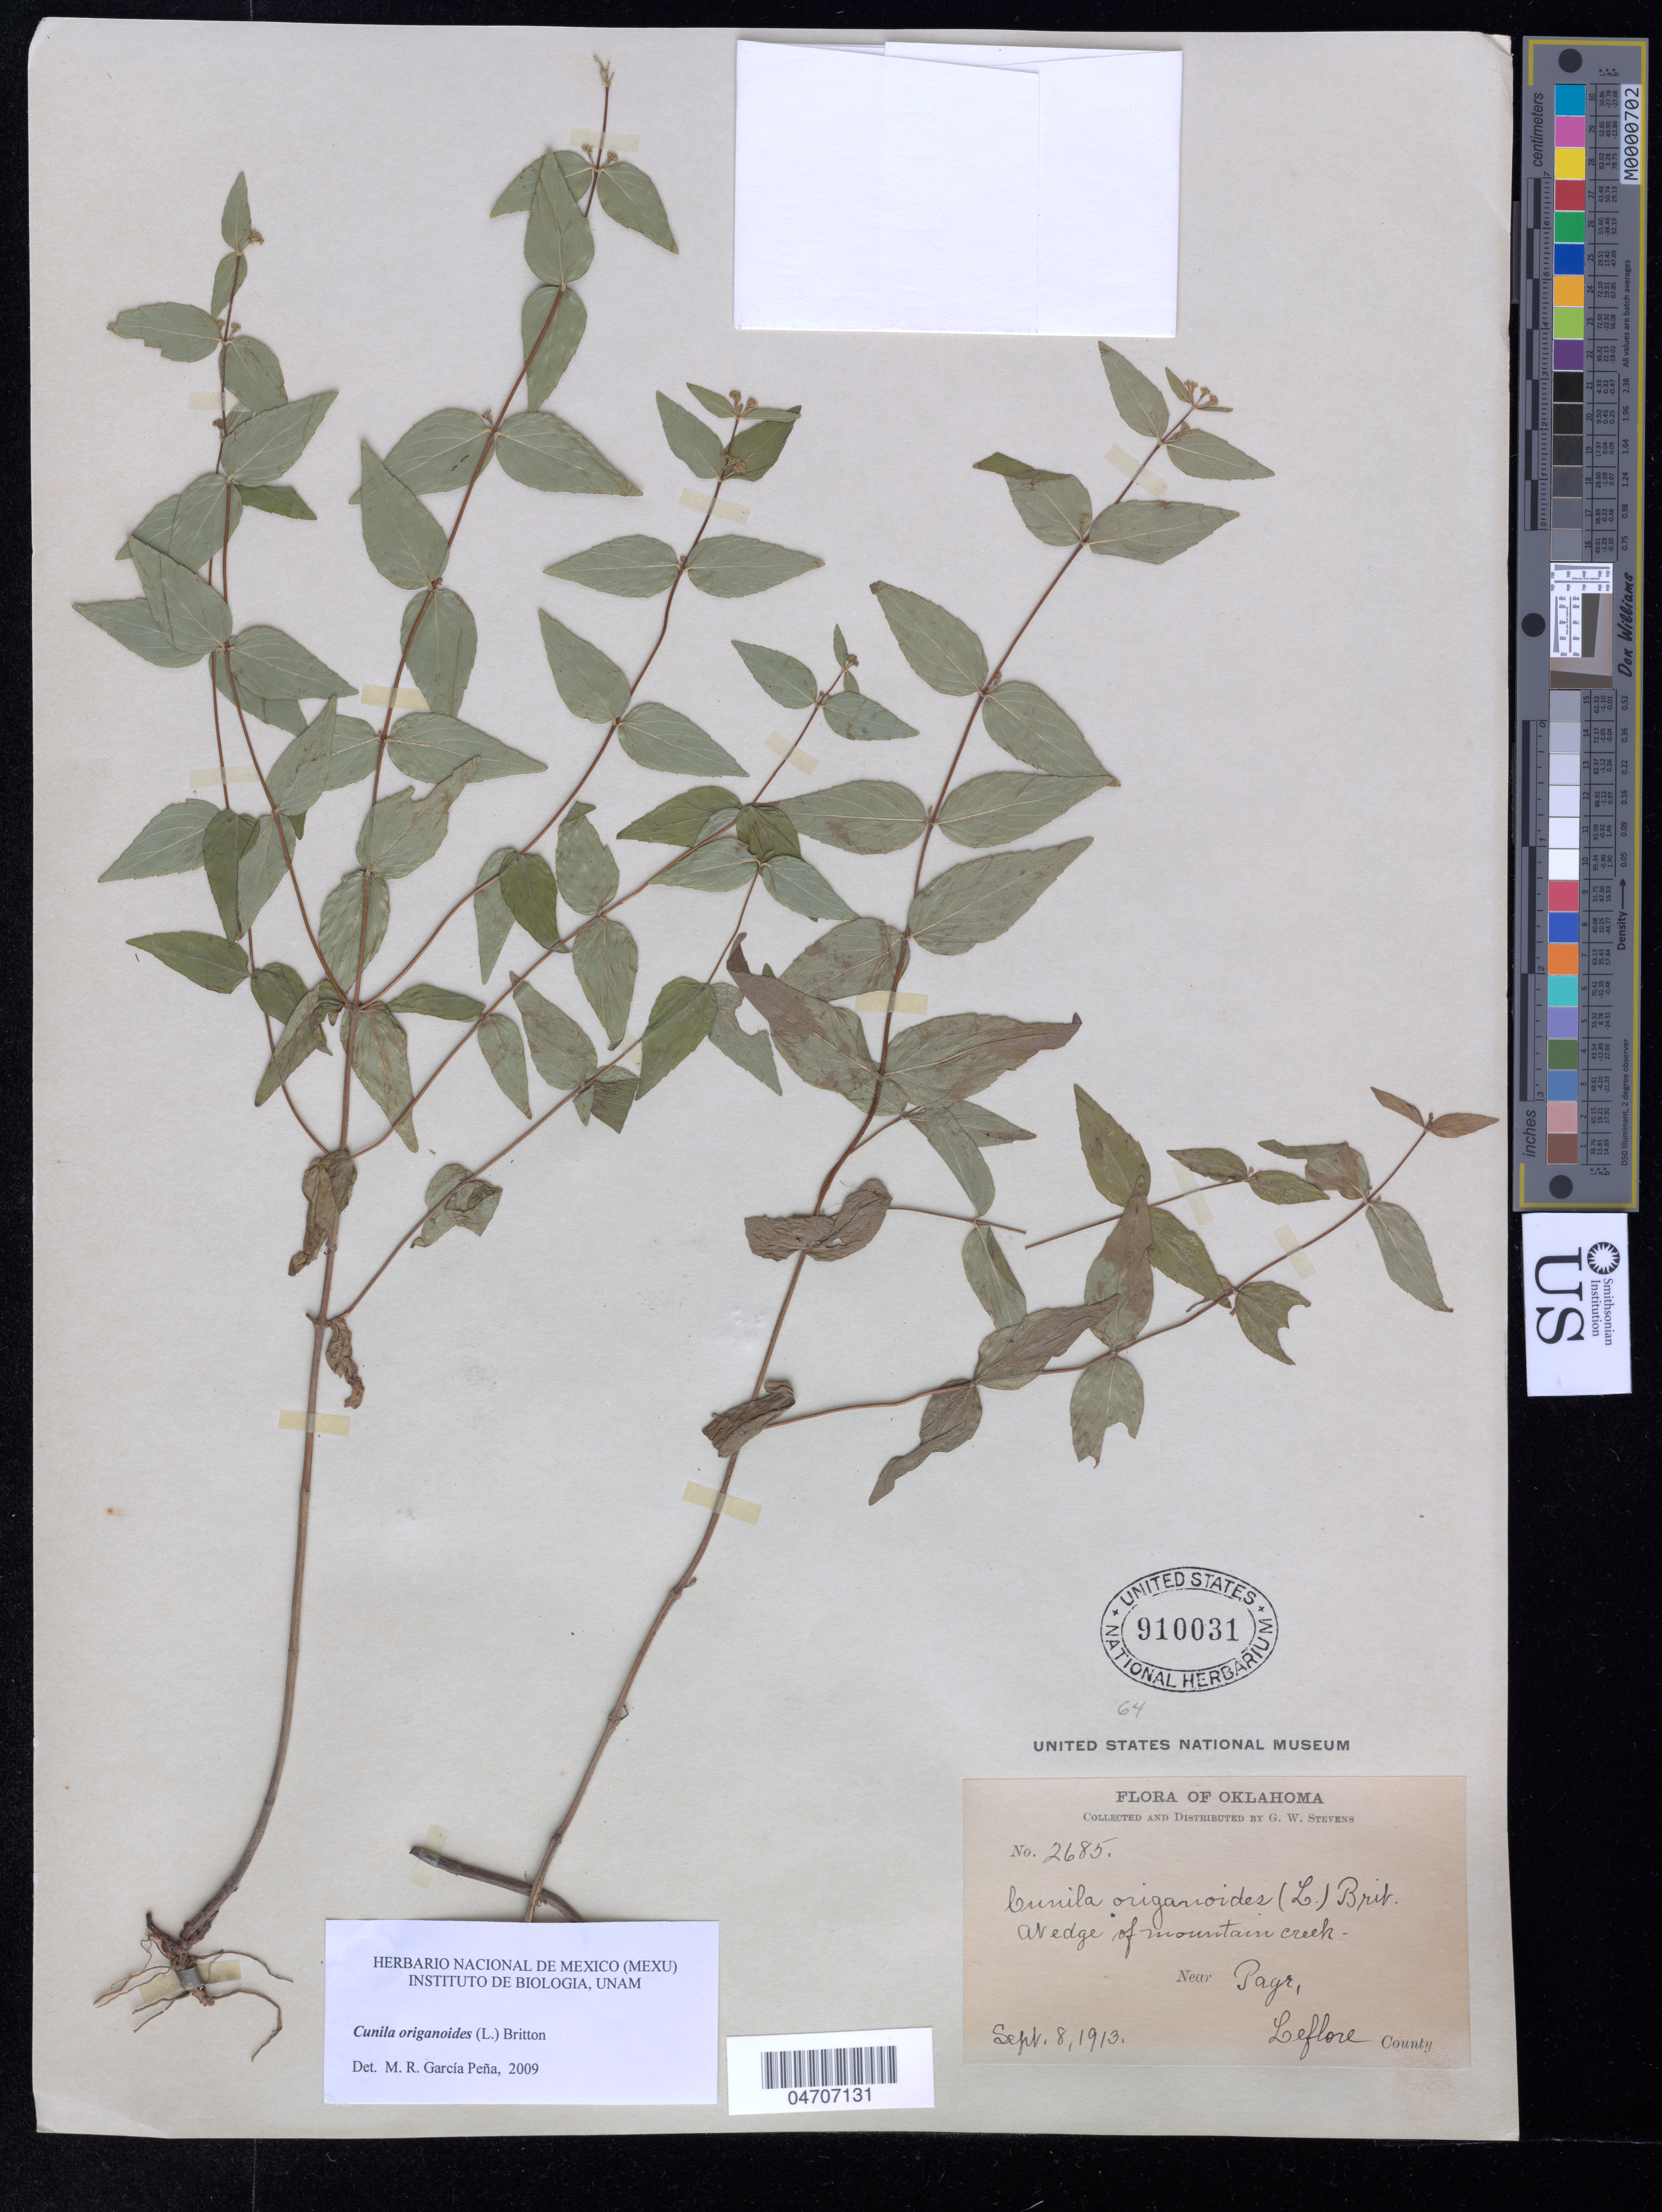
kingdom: Plantae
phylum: Tracheophyta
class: Magnoliopsida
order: Lamiales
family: Lamiaceae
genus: Cunila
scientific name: Cunila origanoides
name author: (L.) Britton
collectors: G. W. Stevens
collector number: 2685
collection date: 1913-09-08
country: United States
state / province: Oklahoma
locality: N edge of mountain creek- Near Pagr, Leflore County.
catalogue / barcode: US 910031